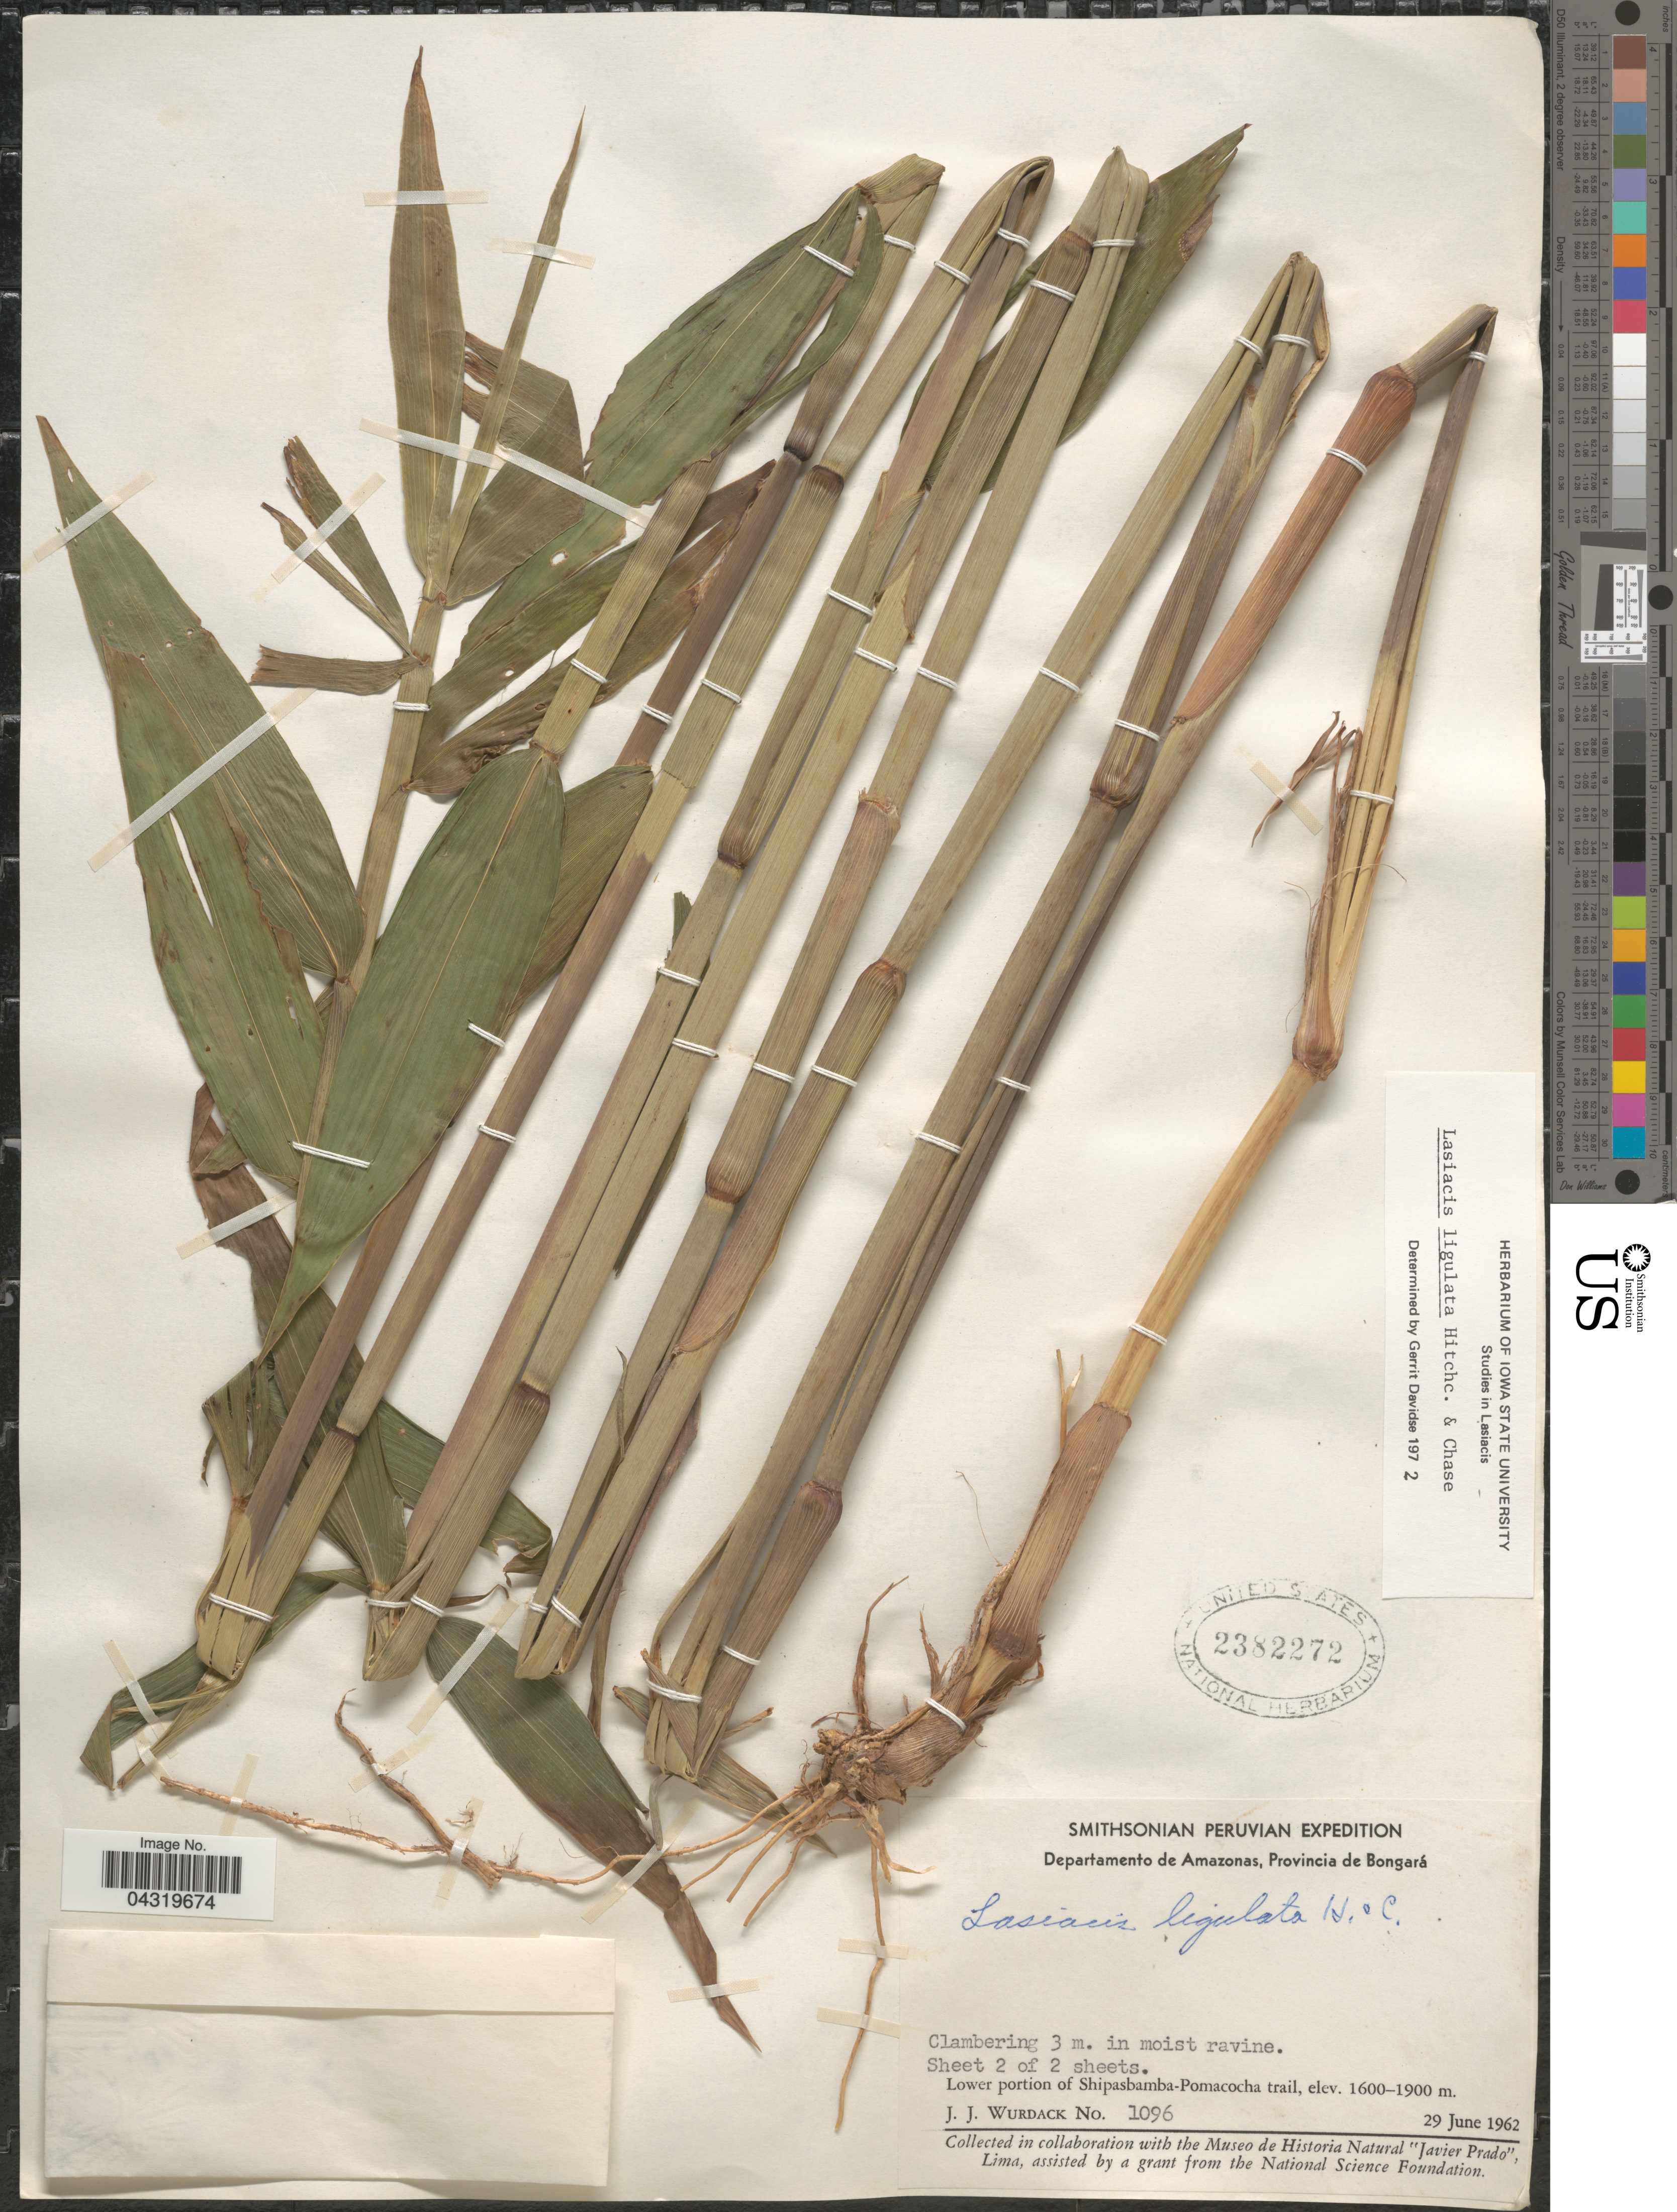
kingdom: Plantae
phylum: Tracheophyta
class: Liliopsida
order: Poales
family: Poaceae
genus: Lasiacis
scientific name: Lasiacis ligulata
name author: Hitchc. & Chase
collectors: J. J. Wurdack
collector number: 1096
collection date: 1962-06-29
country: Peru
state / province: Amazonas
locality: Smithsonian Peruvian Expedition. Departamento de Amazonas, Provincia de Bongará. Lower portion of Shipasbamba-Pomacocha trail.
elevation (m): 1600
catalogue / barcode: US 2382272